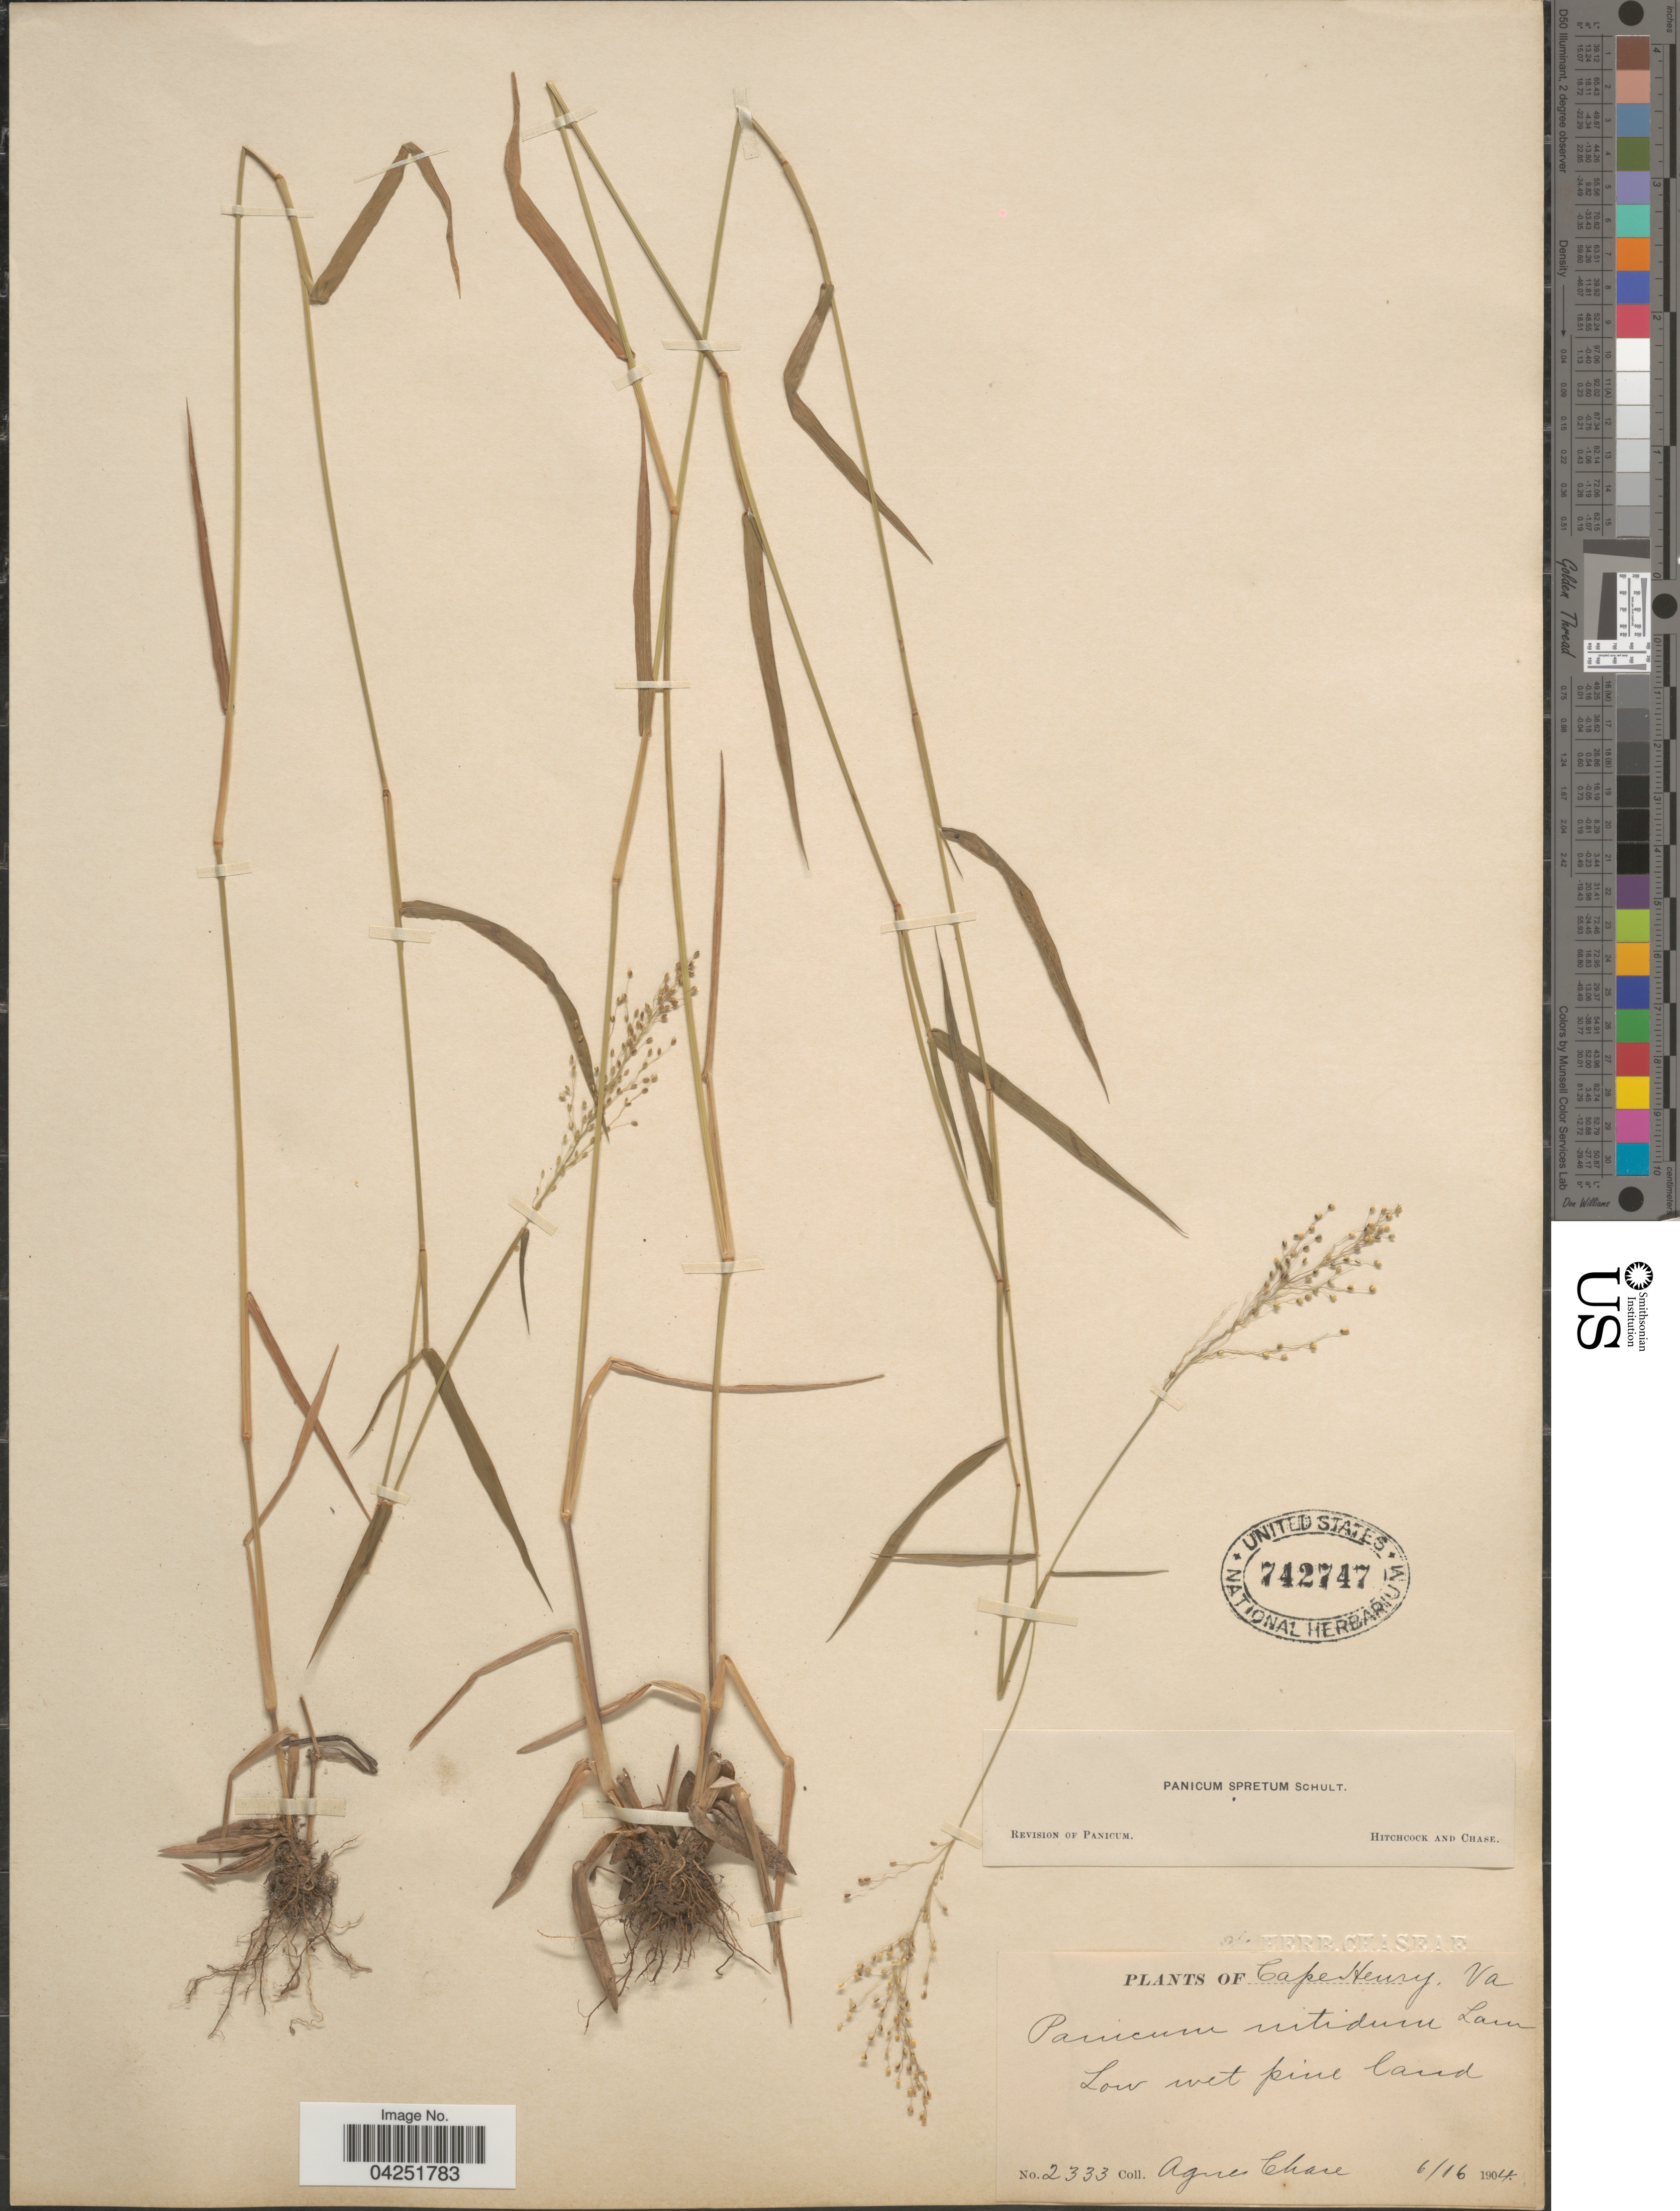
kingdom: Plantae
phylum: Tracheophyta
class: Liliopsida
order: Poales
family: Poaceae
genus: Dichanthelium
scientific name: Dichanthelium acuminatum var. densiflorum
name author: (Rand & Redfield) Gould & C.A. Clark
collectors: A. Chase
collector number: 2333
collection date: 1904-06-16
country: United States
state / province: Virginia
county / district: City of Virginia Beach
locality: Cape Henry. Low wet pine land.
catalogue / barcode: US 742747